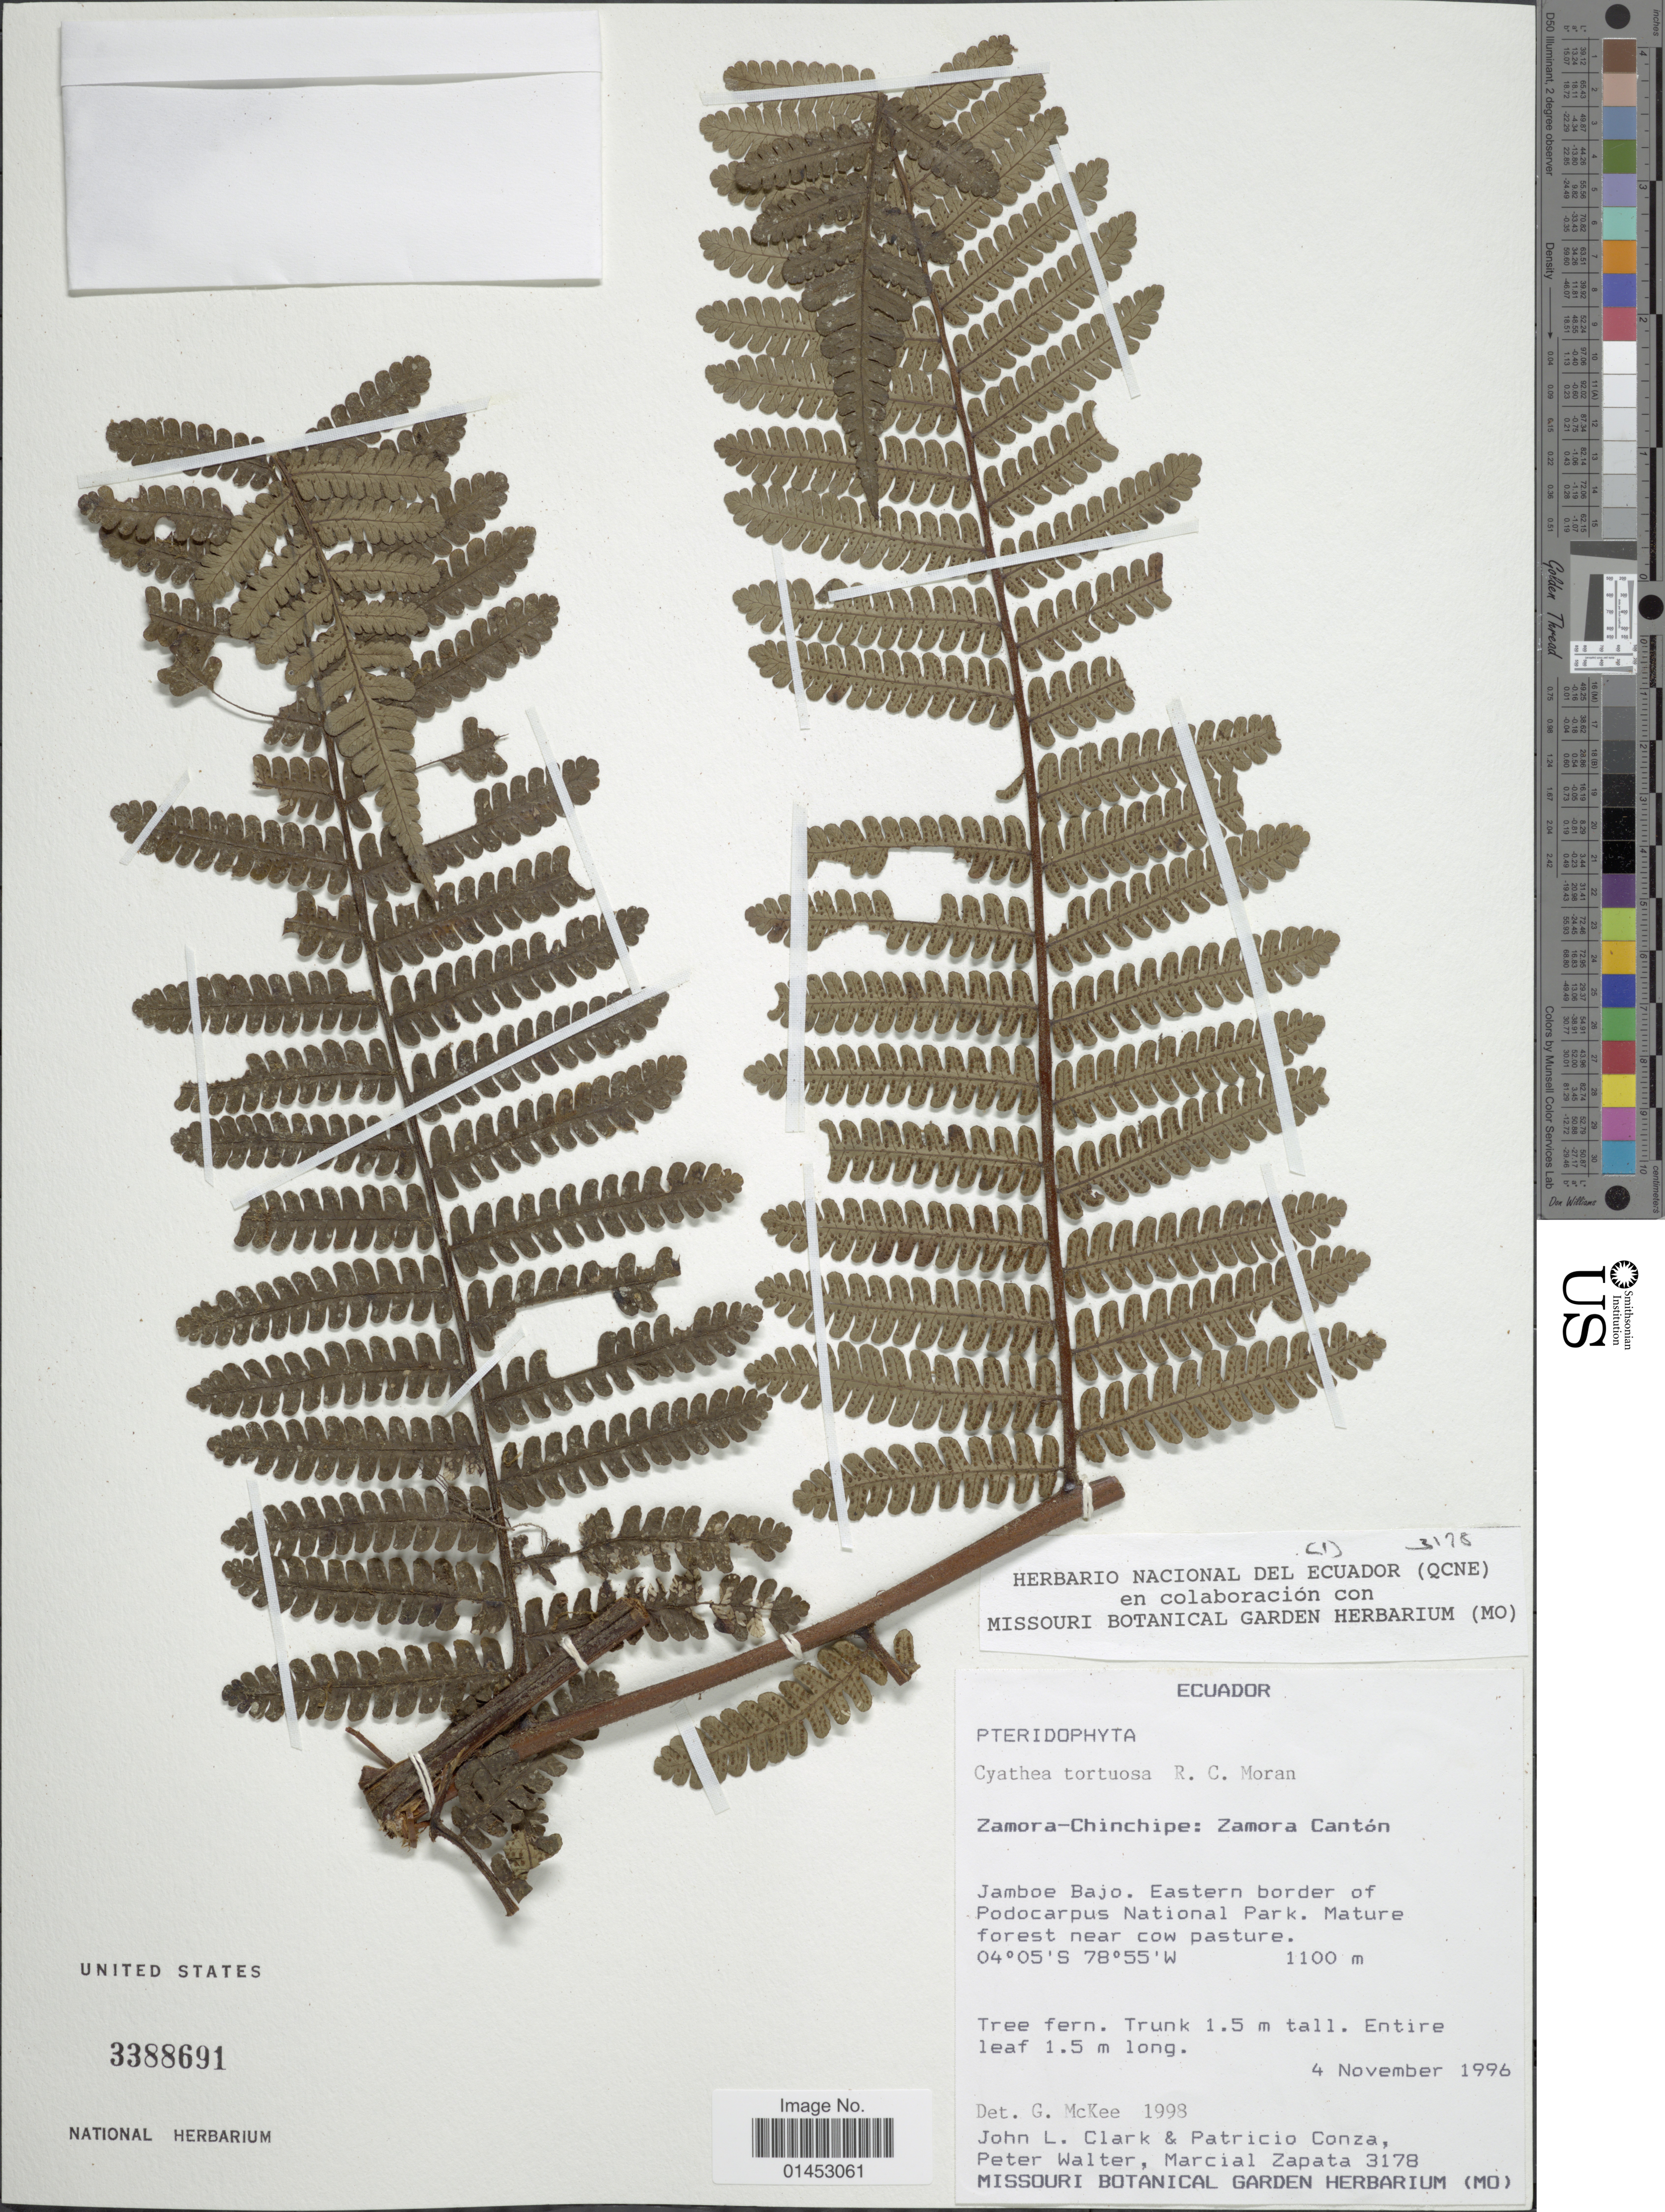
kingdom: Plantae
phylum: Tracheophyta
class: Polypodiopsida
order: Cyatheales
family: Cyatheaceae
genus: Cyathea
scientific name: Cyathea tortuosa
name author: R.C. Moran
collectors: J. L. Clark, P. Conza, P. Walter & M. Zapata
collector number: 3178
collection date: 1996-11-04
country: Ecuador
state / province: Zamora-Chinchipe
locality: Zamora-Chinchipe: Zamora Cantón, Jamboe Bajo, Eastern border of Podocarpus National Park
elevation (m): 1100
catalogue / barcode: US 3388691